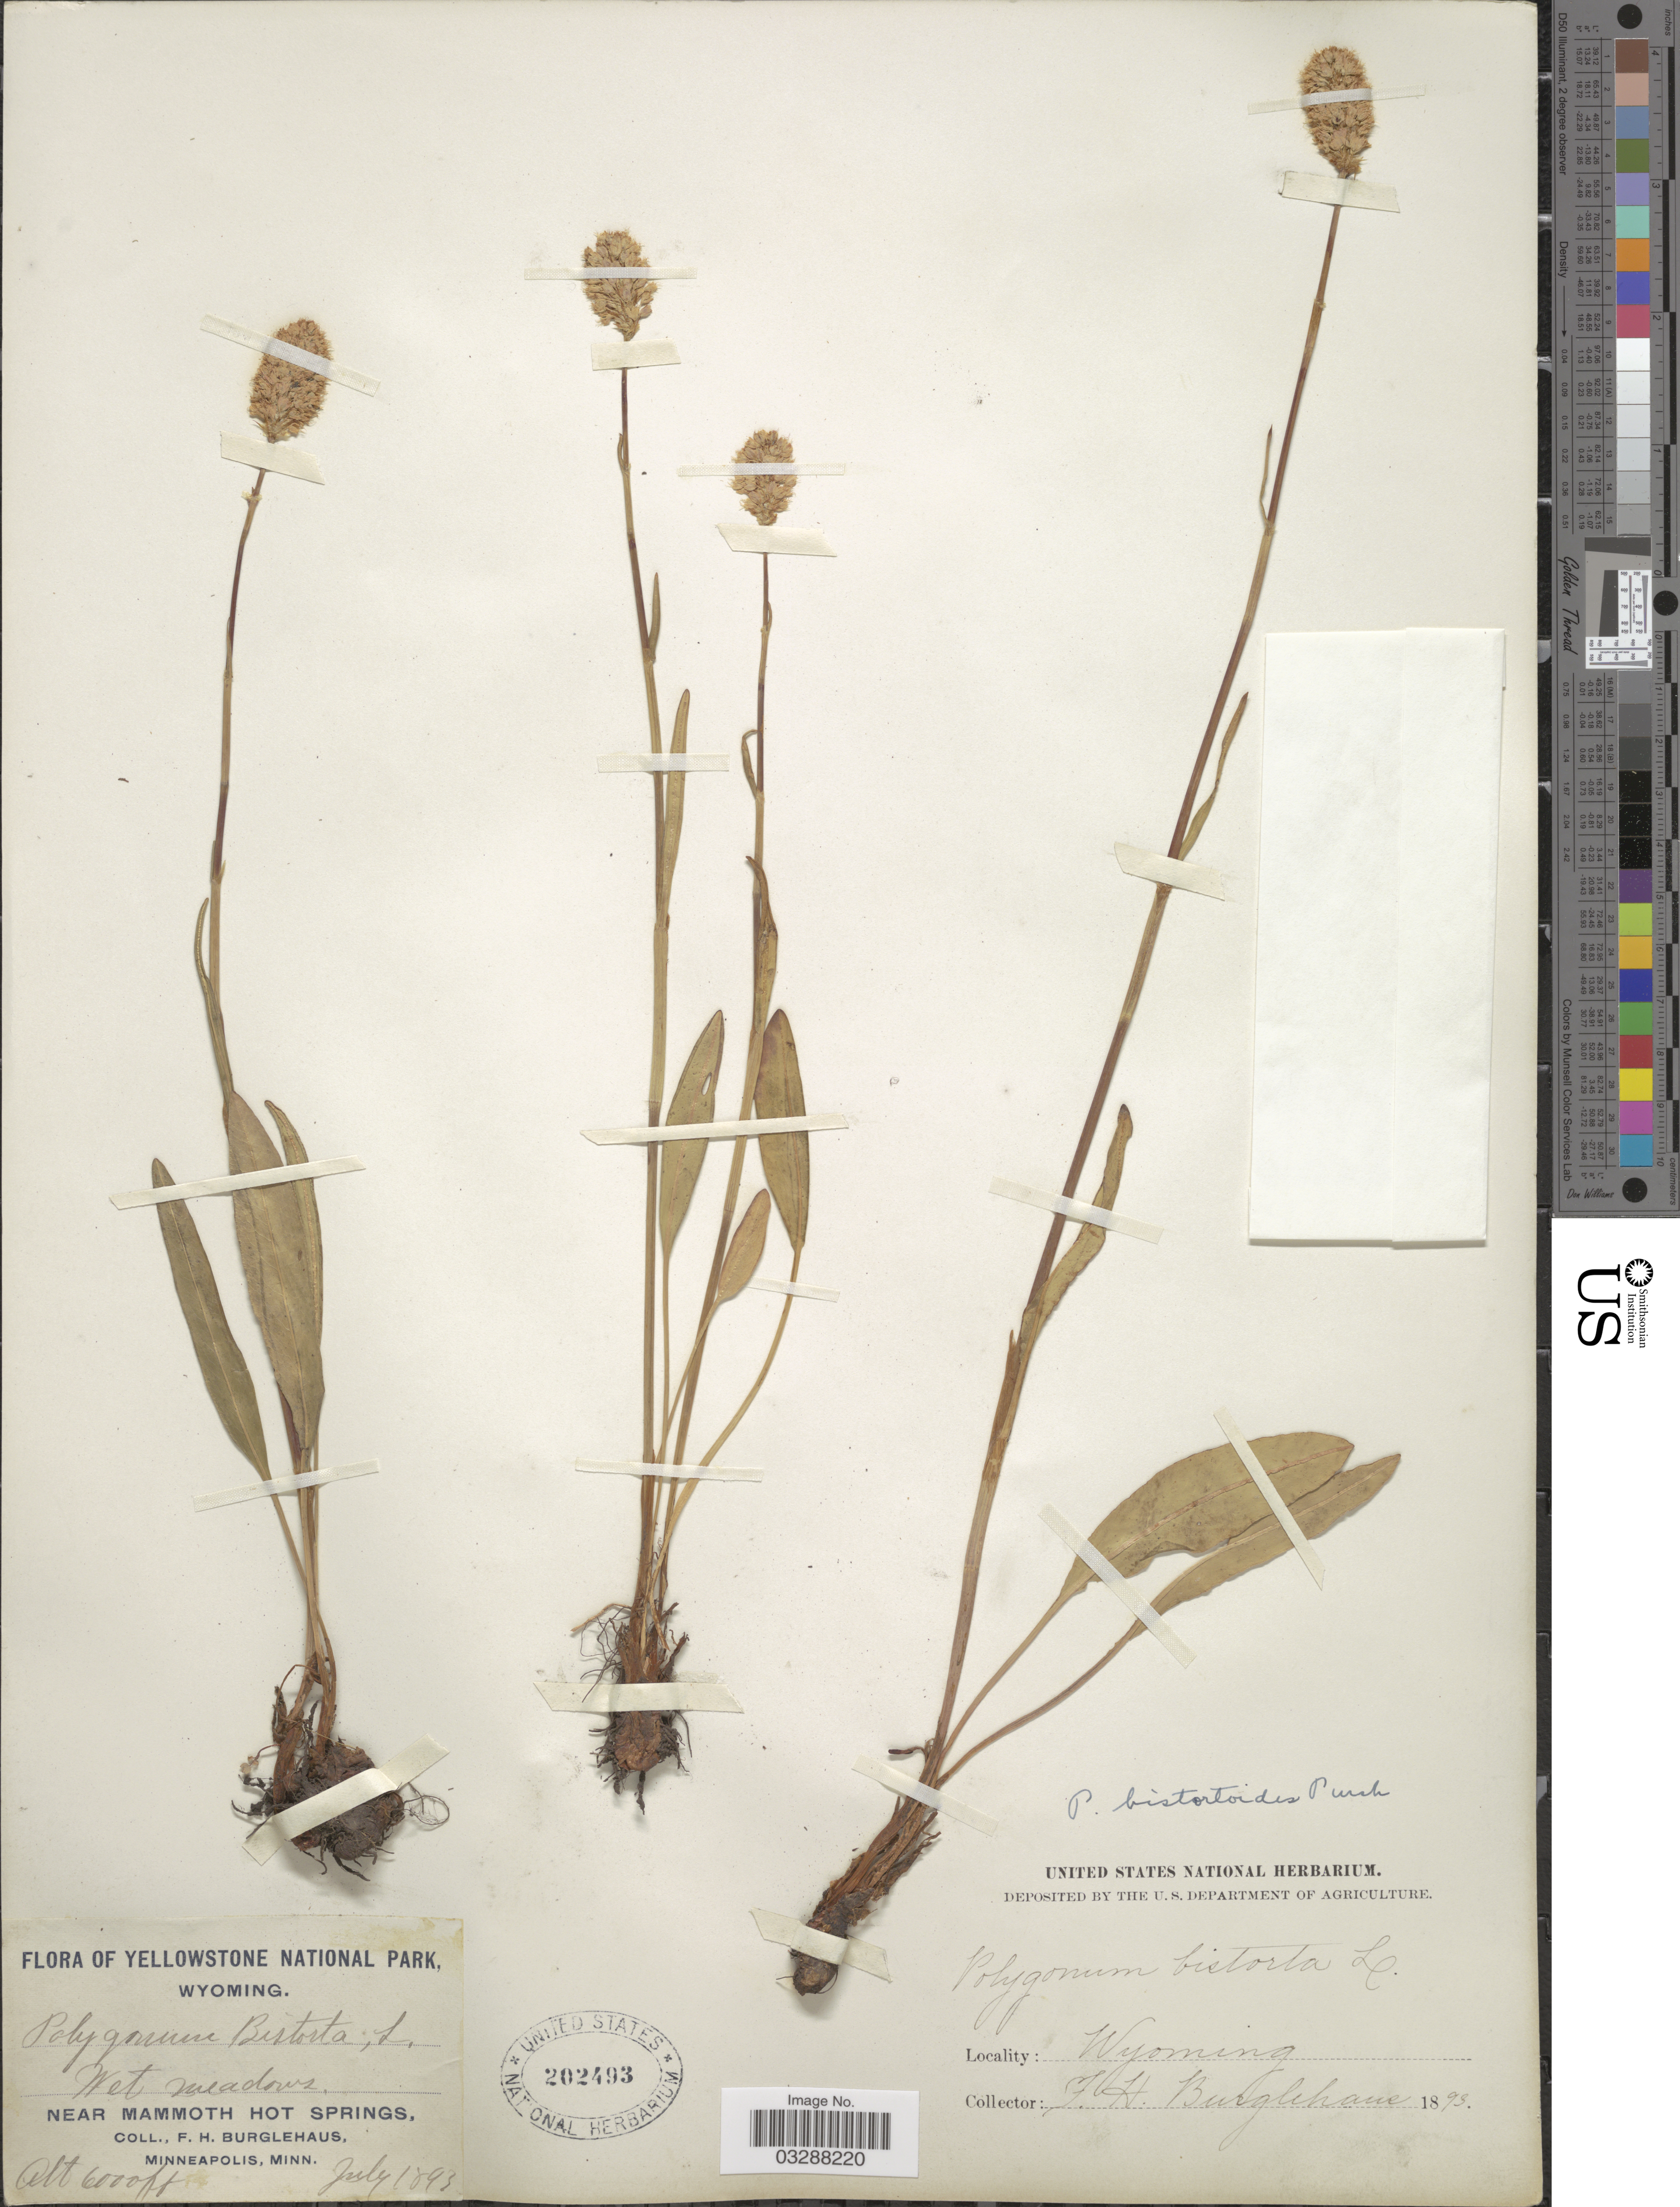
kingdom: Plantae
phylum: Tracheophyta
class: Magnoliopsida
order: Caryophyllales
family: Polygonaceae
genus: Bistorta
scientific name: Bistorta bistortoides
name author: (Pursh) Small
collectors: F. Burglehaus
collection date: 1893-07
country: United States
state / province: Wyoming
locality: Yellowstone National Park. Near Mammoth Hot Springs.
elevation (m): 1829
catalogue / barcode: US 202493